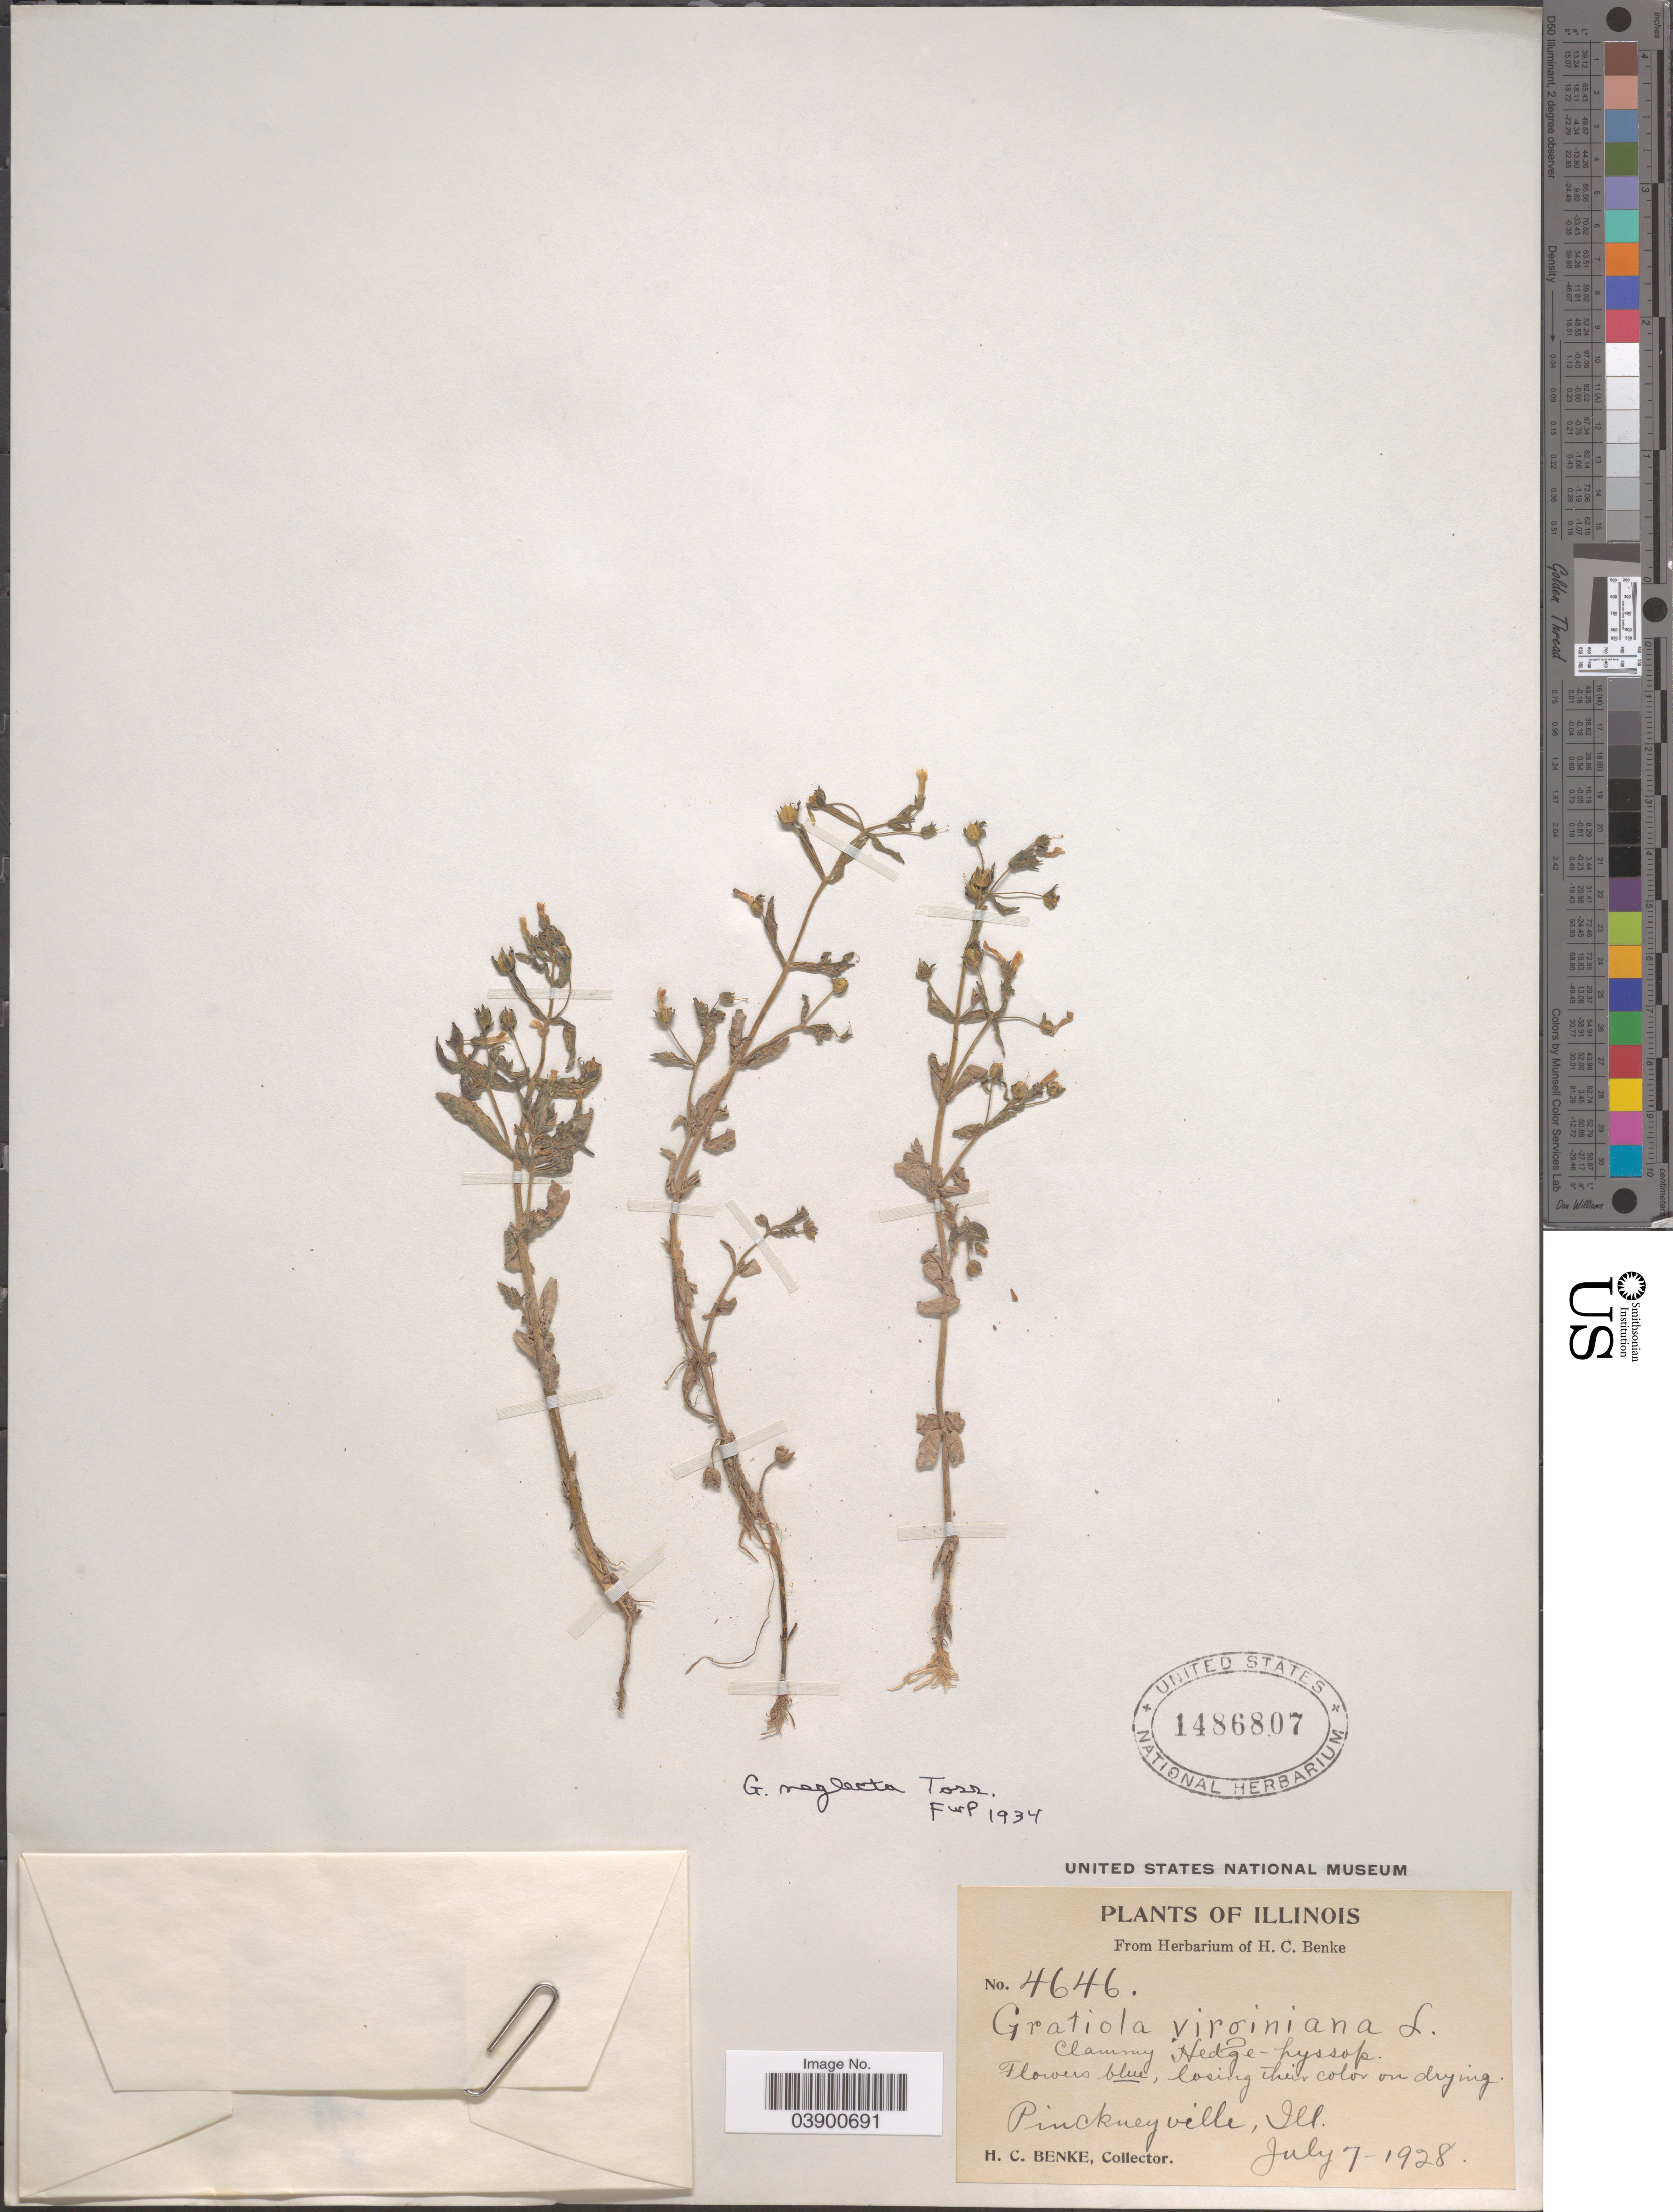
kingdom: Plantae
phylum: Tracheophyta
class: Magnoliopsida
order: Lamiales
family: Plantaginaceae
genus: Gratiola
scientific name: Gratiola neglecta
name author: Torr.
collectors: H. Benke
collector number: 4646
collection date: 1928-07-07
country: United States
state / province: Illinois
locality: Pinckneyville.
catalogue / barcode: US 1486807